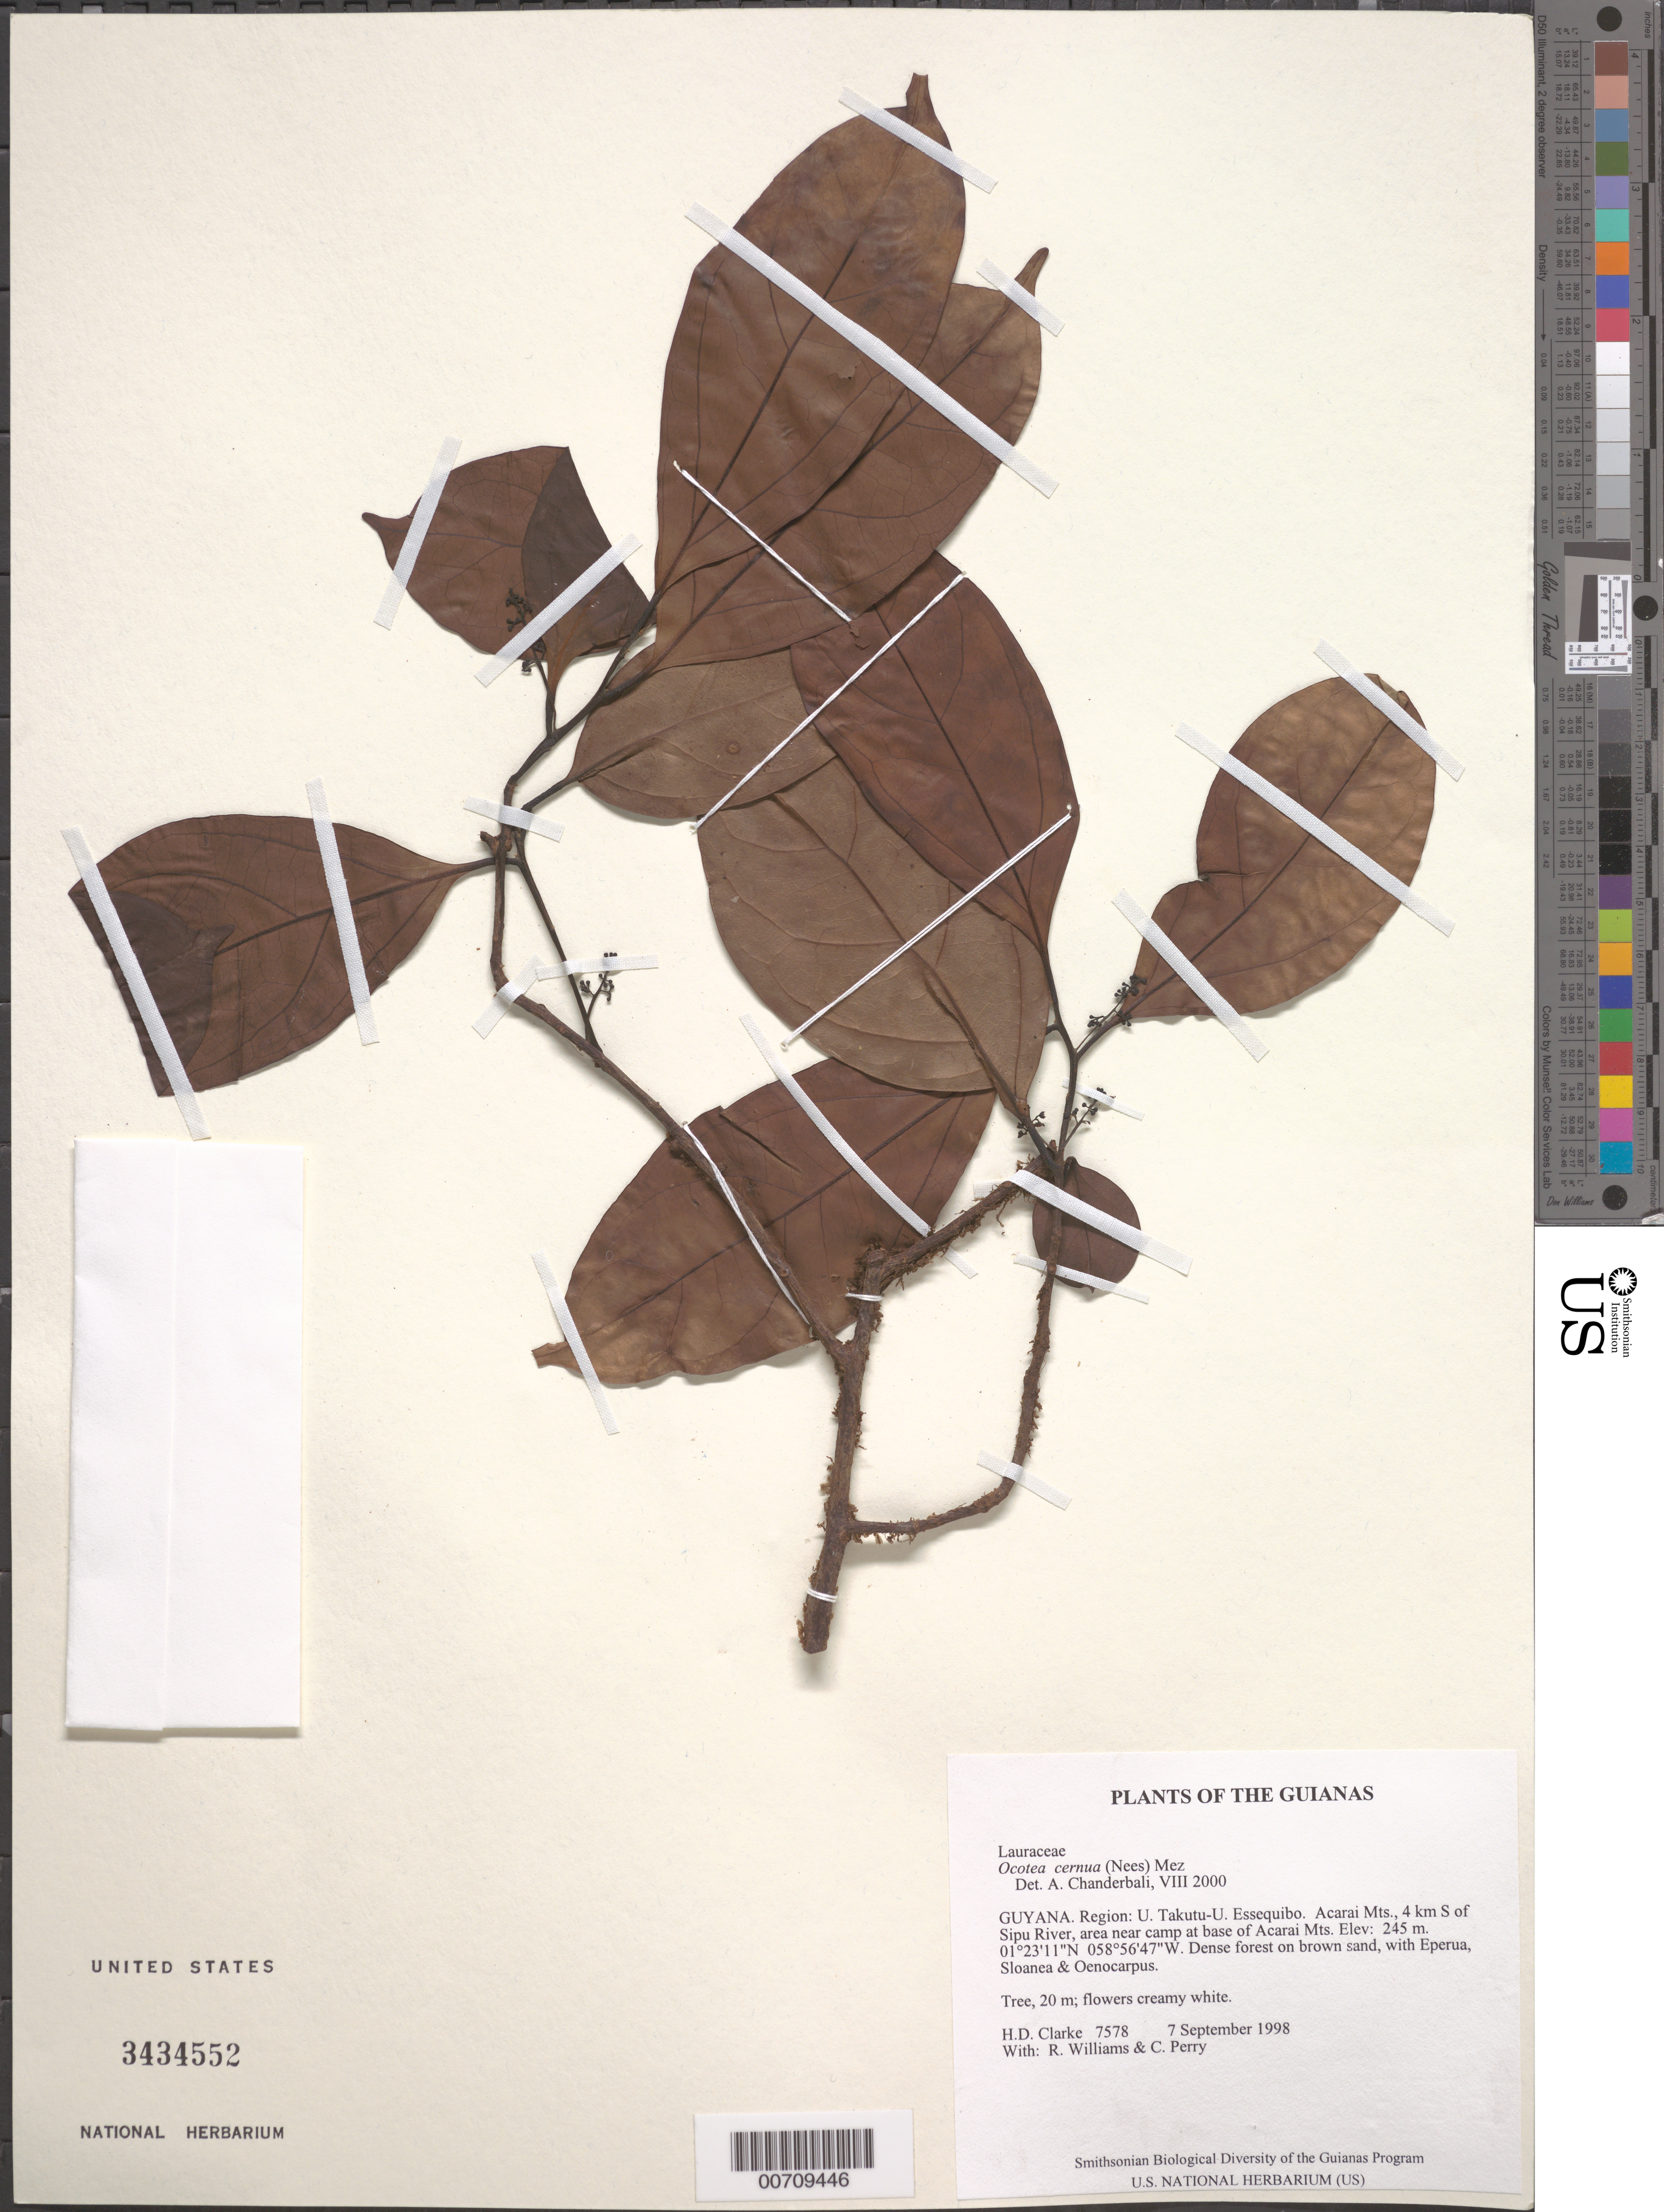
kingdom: Plantae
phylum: Tracheophyta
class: Magnoliopsida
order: Laurales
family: Lauraceae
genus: Ocotea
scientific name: Ocotea cernua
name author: (Nees) Mez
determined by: Chanderbali, Andre Shashi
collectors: H. D. Clarke, R. Williams & C. Perry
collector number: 7578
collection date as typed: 7 September 1998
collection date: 1998-09-07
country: Guyana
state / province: U. Takutu-U. Essequibo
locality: Acarai Mts., 4 km S of Sipu River, area near camp at base of Acarai Mts.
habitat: Dense forest on brown sand, with Eperua, Sloanea & Oenocarpus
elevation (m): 245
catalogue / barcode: US 3434552